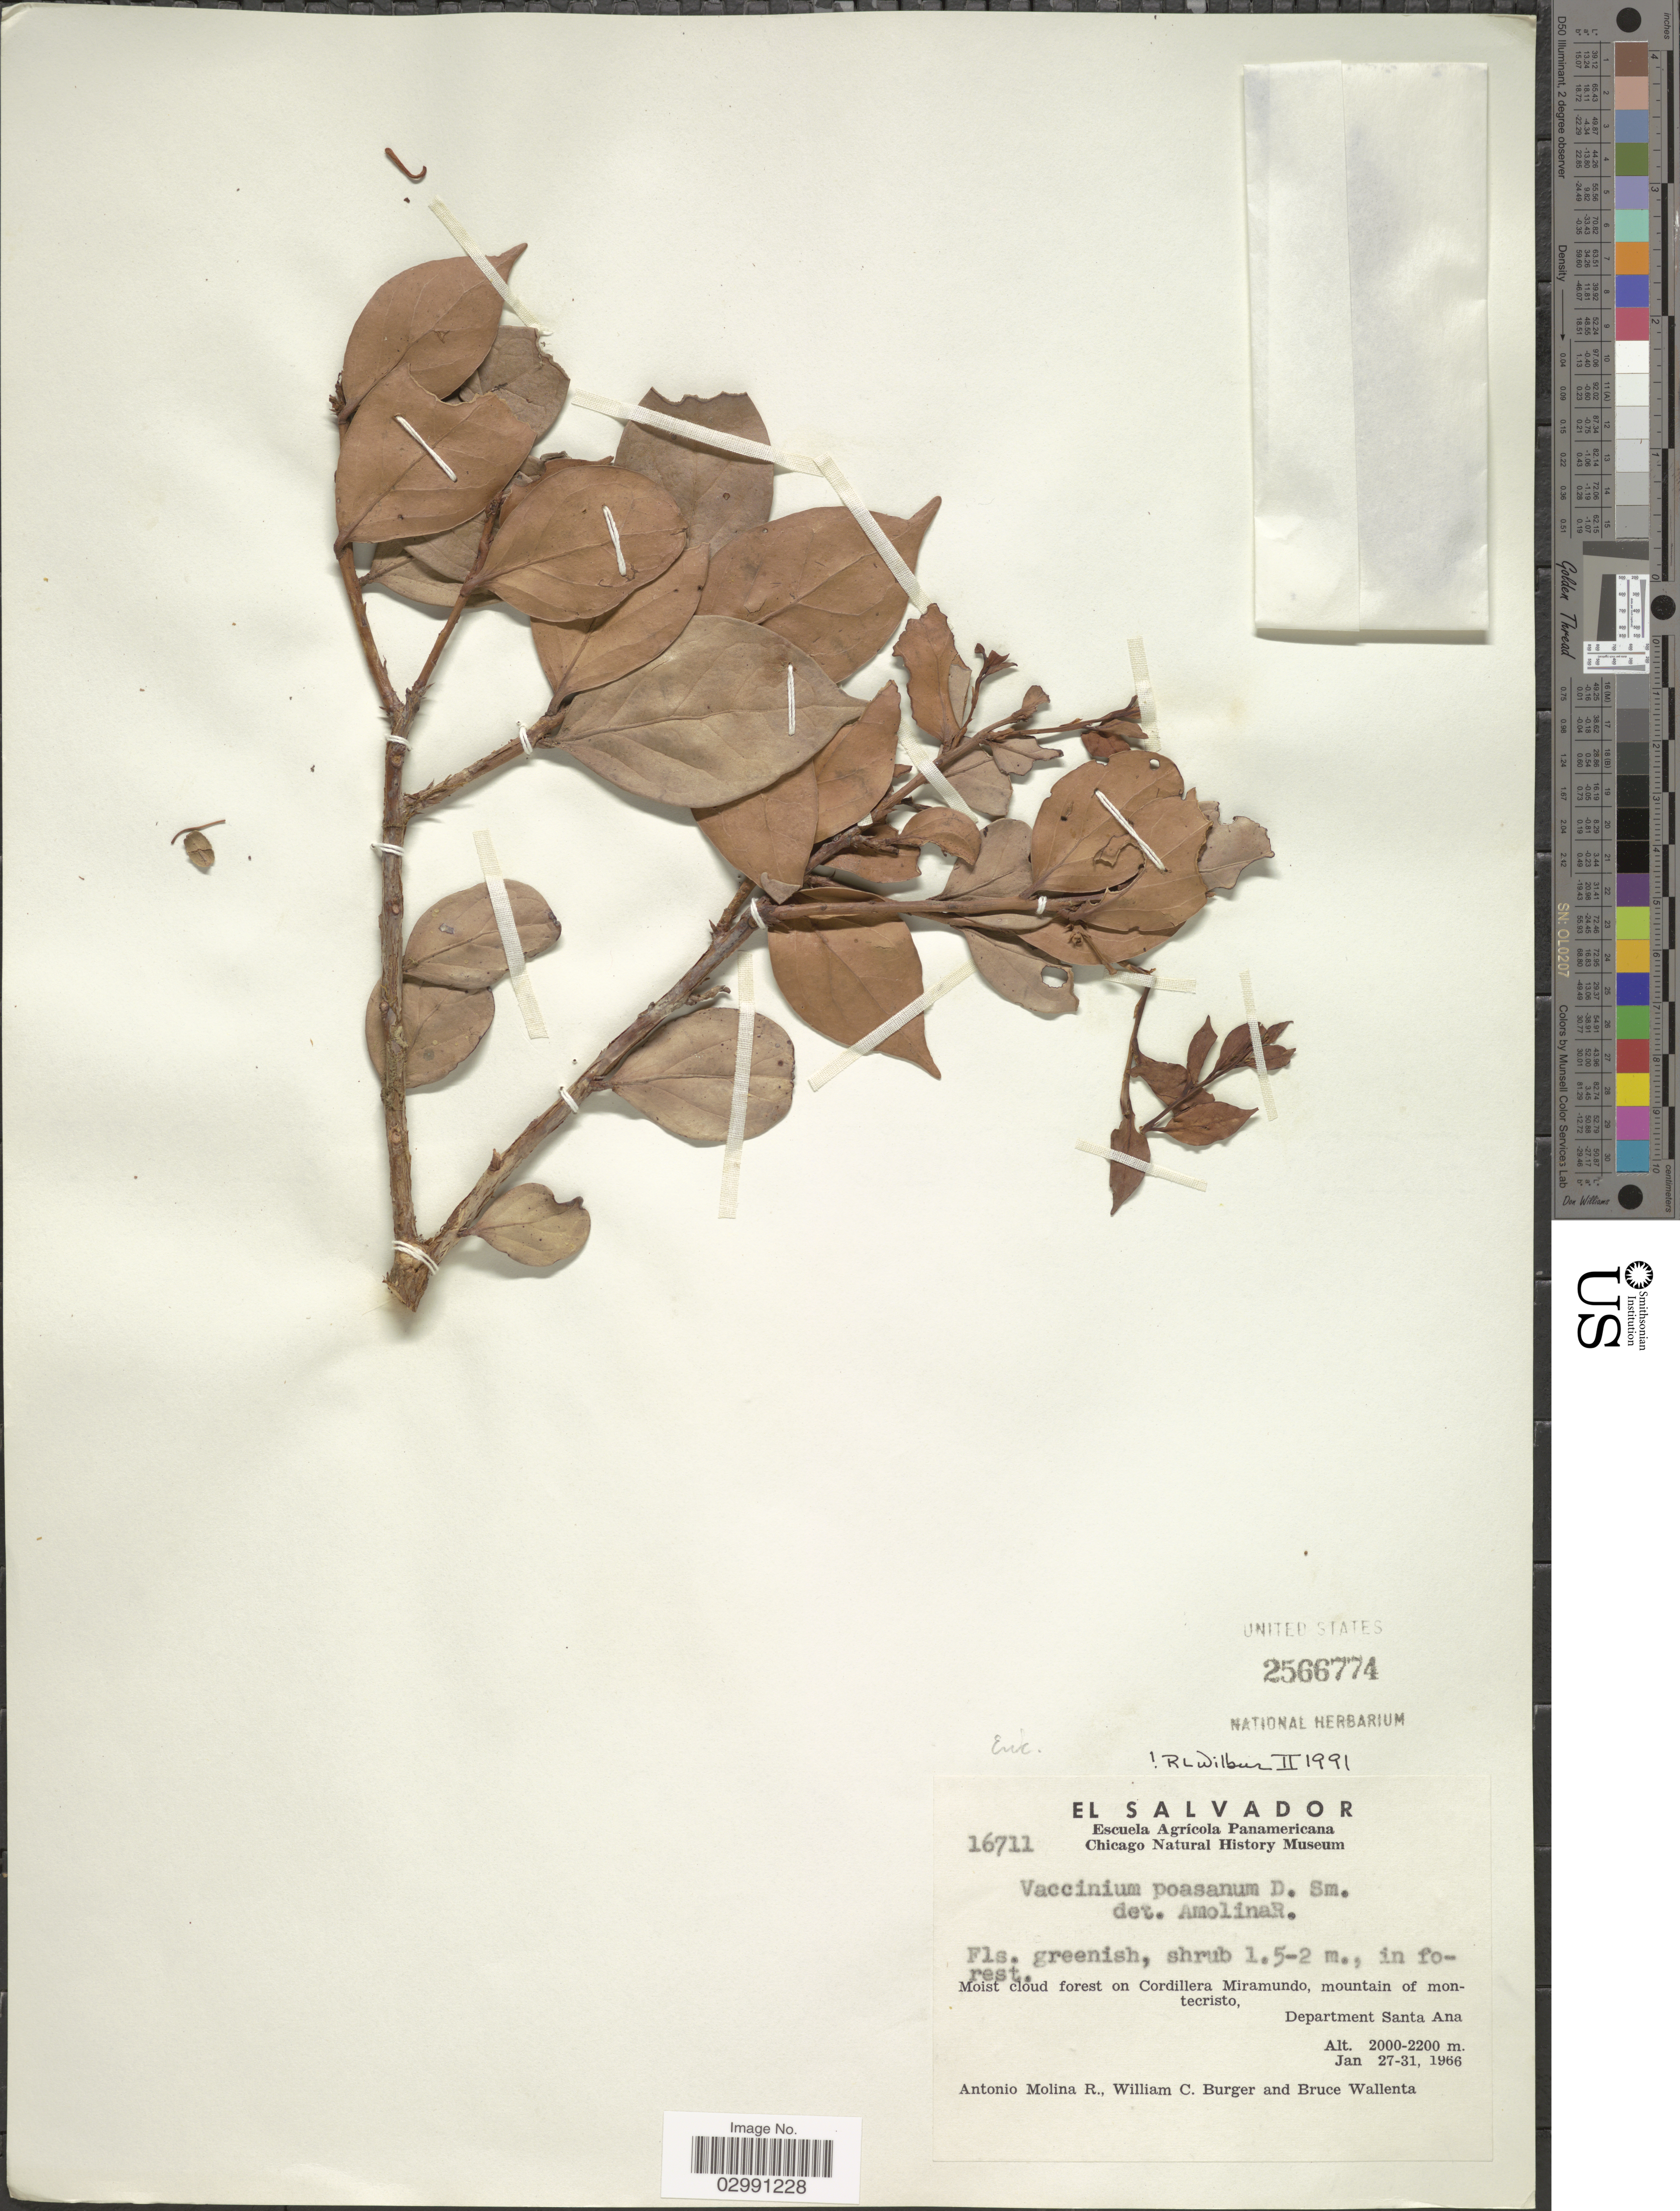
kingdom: Plantae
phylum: Tracheophyta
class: Magnoliopsida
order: Ericales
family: Ericaceae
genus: Vaccinium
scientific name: Vaccinium poasanum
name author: Donn. Sm.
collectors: A. Molina R., W. Burger & B. Wallenta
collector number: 16711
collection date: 1966-01-27/1966-01-31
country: El Salvador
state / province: Santa Ana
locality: Moist cloud forest on Cordillera Miramundo, mountain of montecristo, Department Santa Ana.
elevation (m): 2000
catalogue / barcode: US 2566774